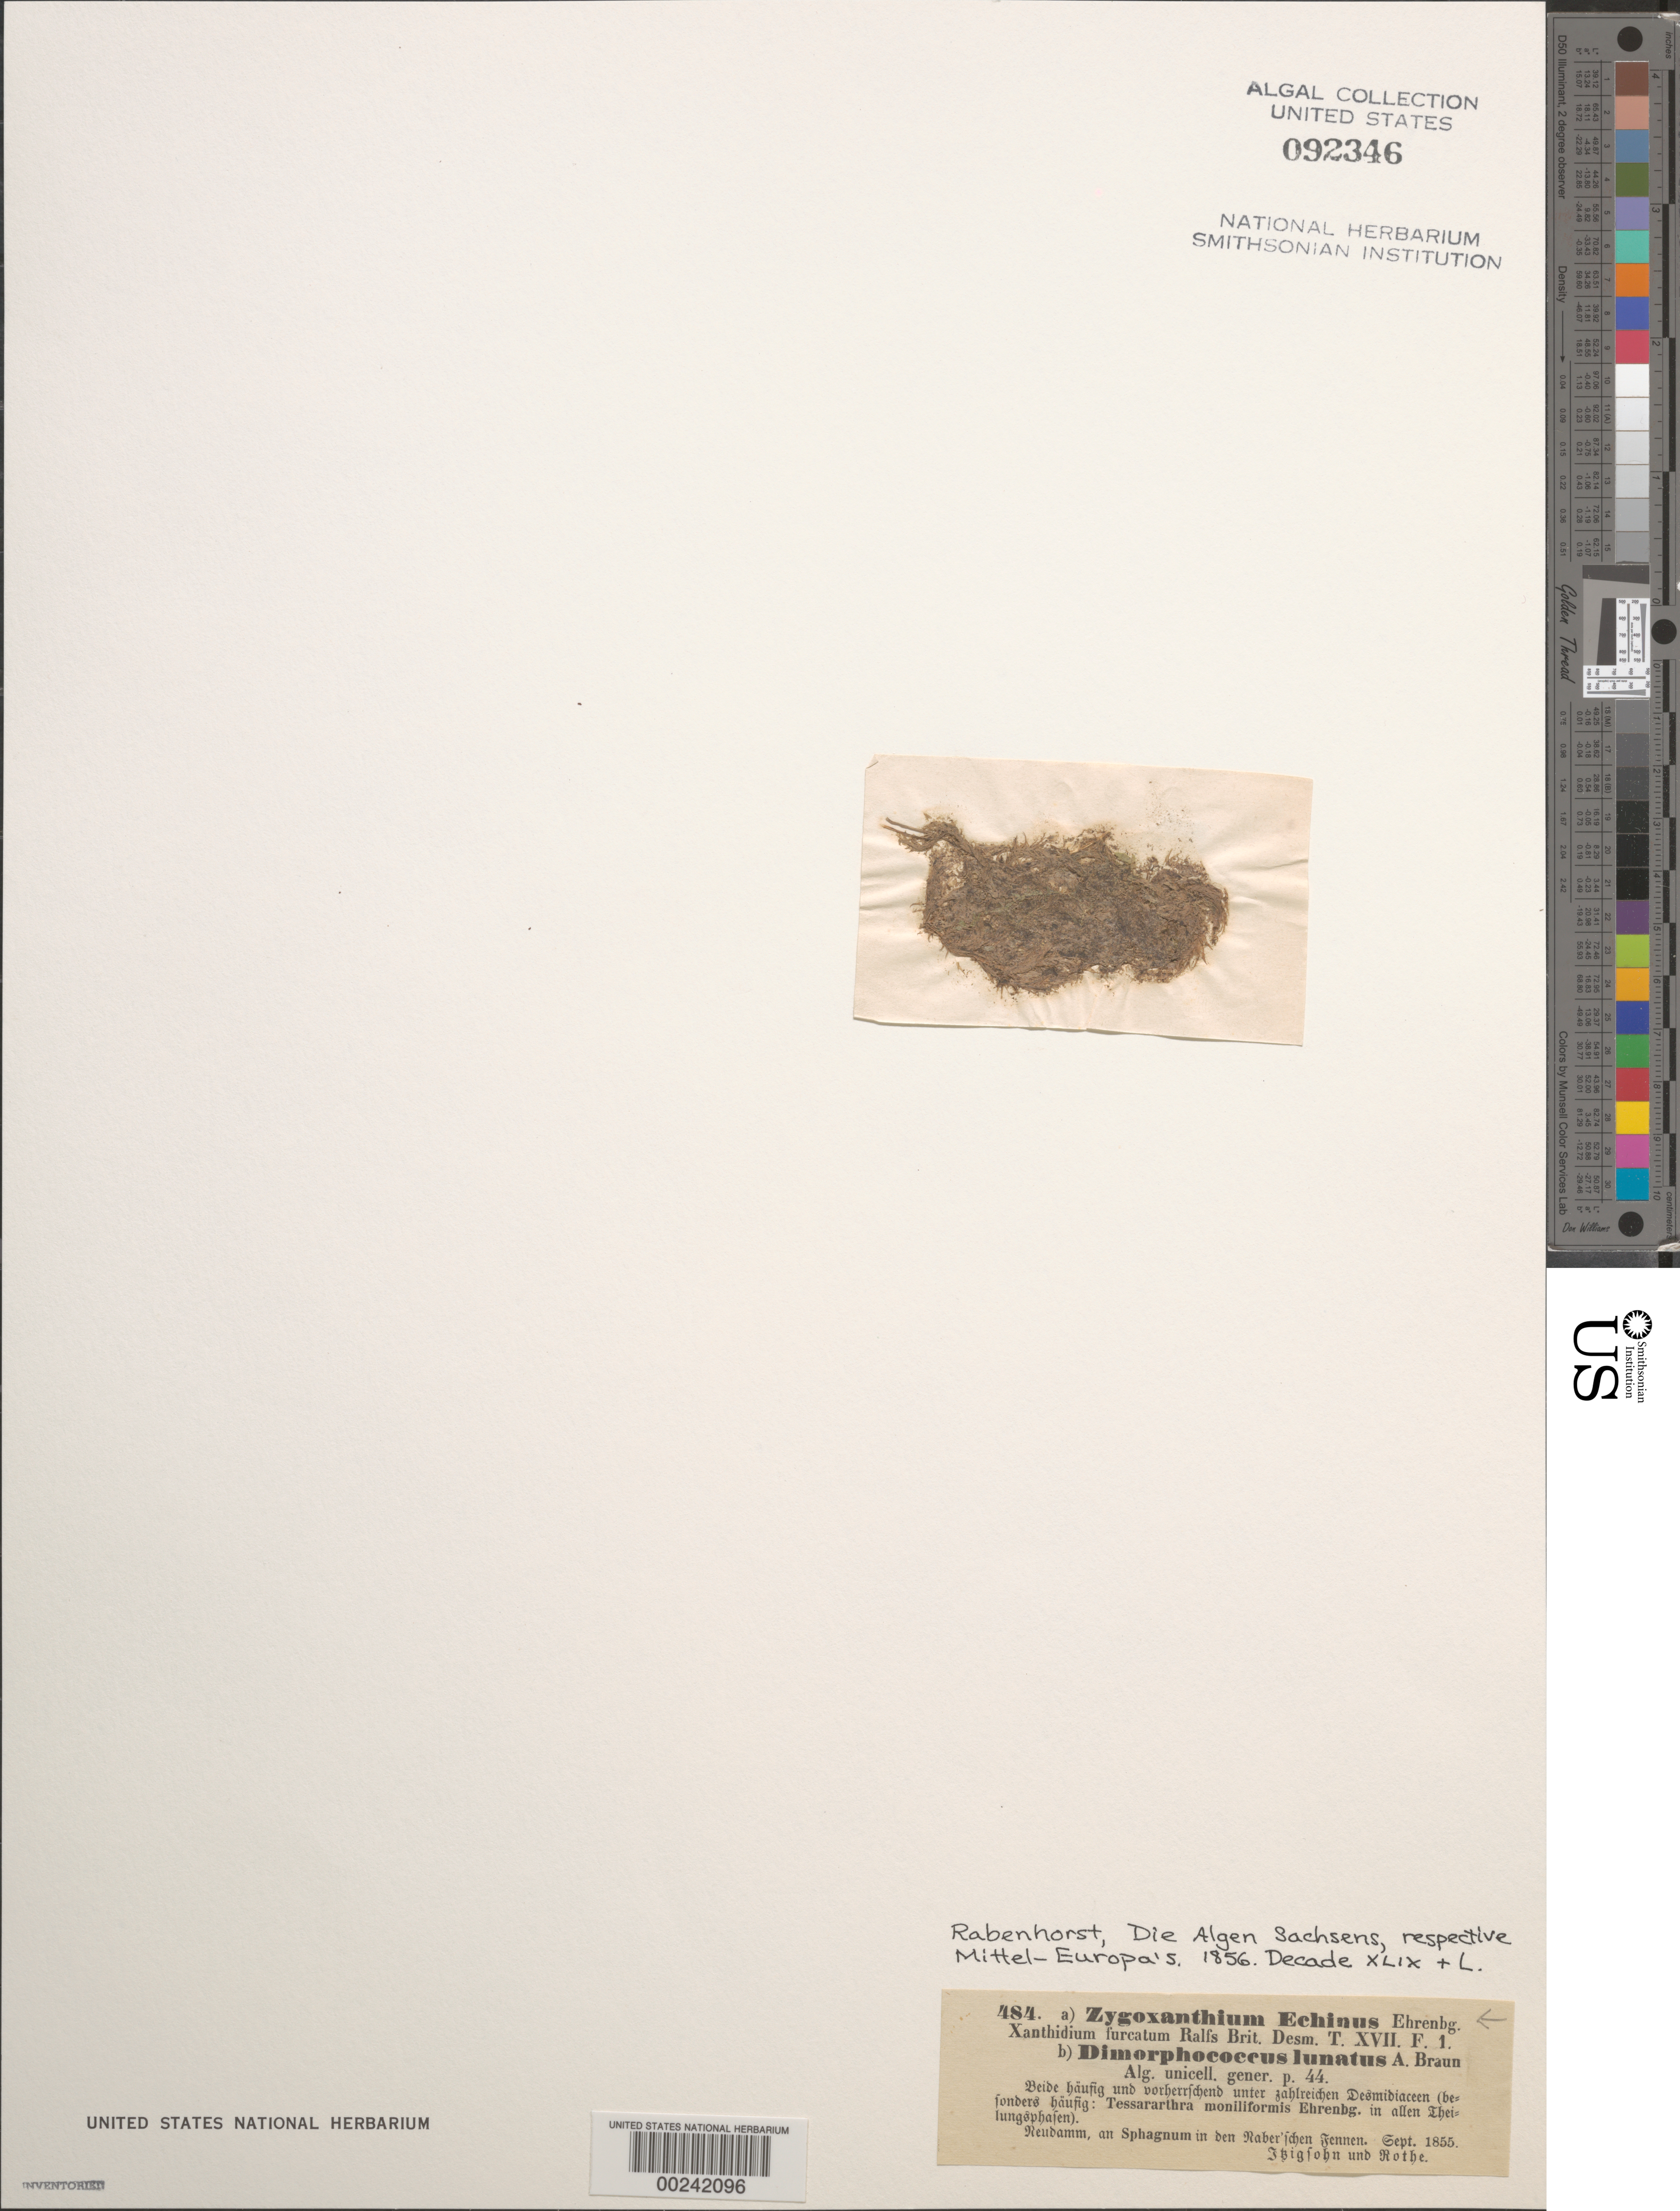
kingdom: Plantae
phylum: Charophyta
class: Zygnematophyceae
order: Zygnematales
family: Desmidiaceae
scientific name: Zygoxanthium echinus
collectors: H. Itzigsohn & Rothe, --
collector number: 484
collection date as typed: Sep 1855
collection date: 1855-09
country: Germany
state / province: Sachsen-Anhalt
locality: Neudamm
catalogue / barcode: US 92346